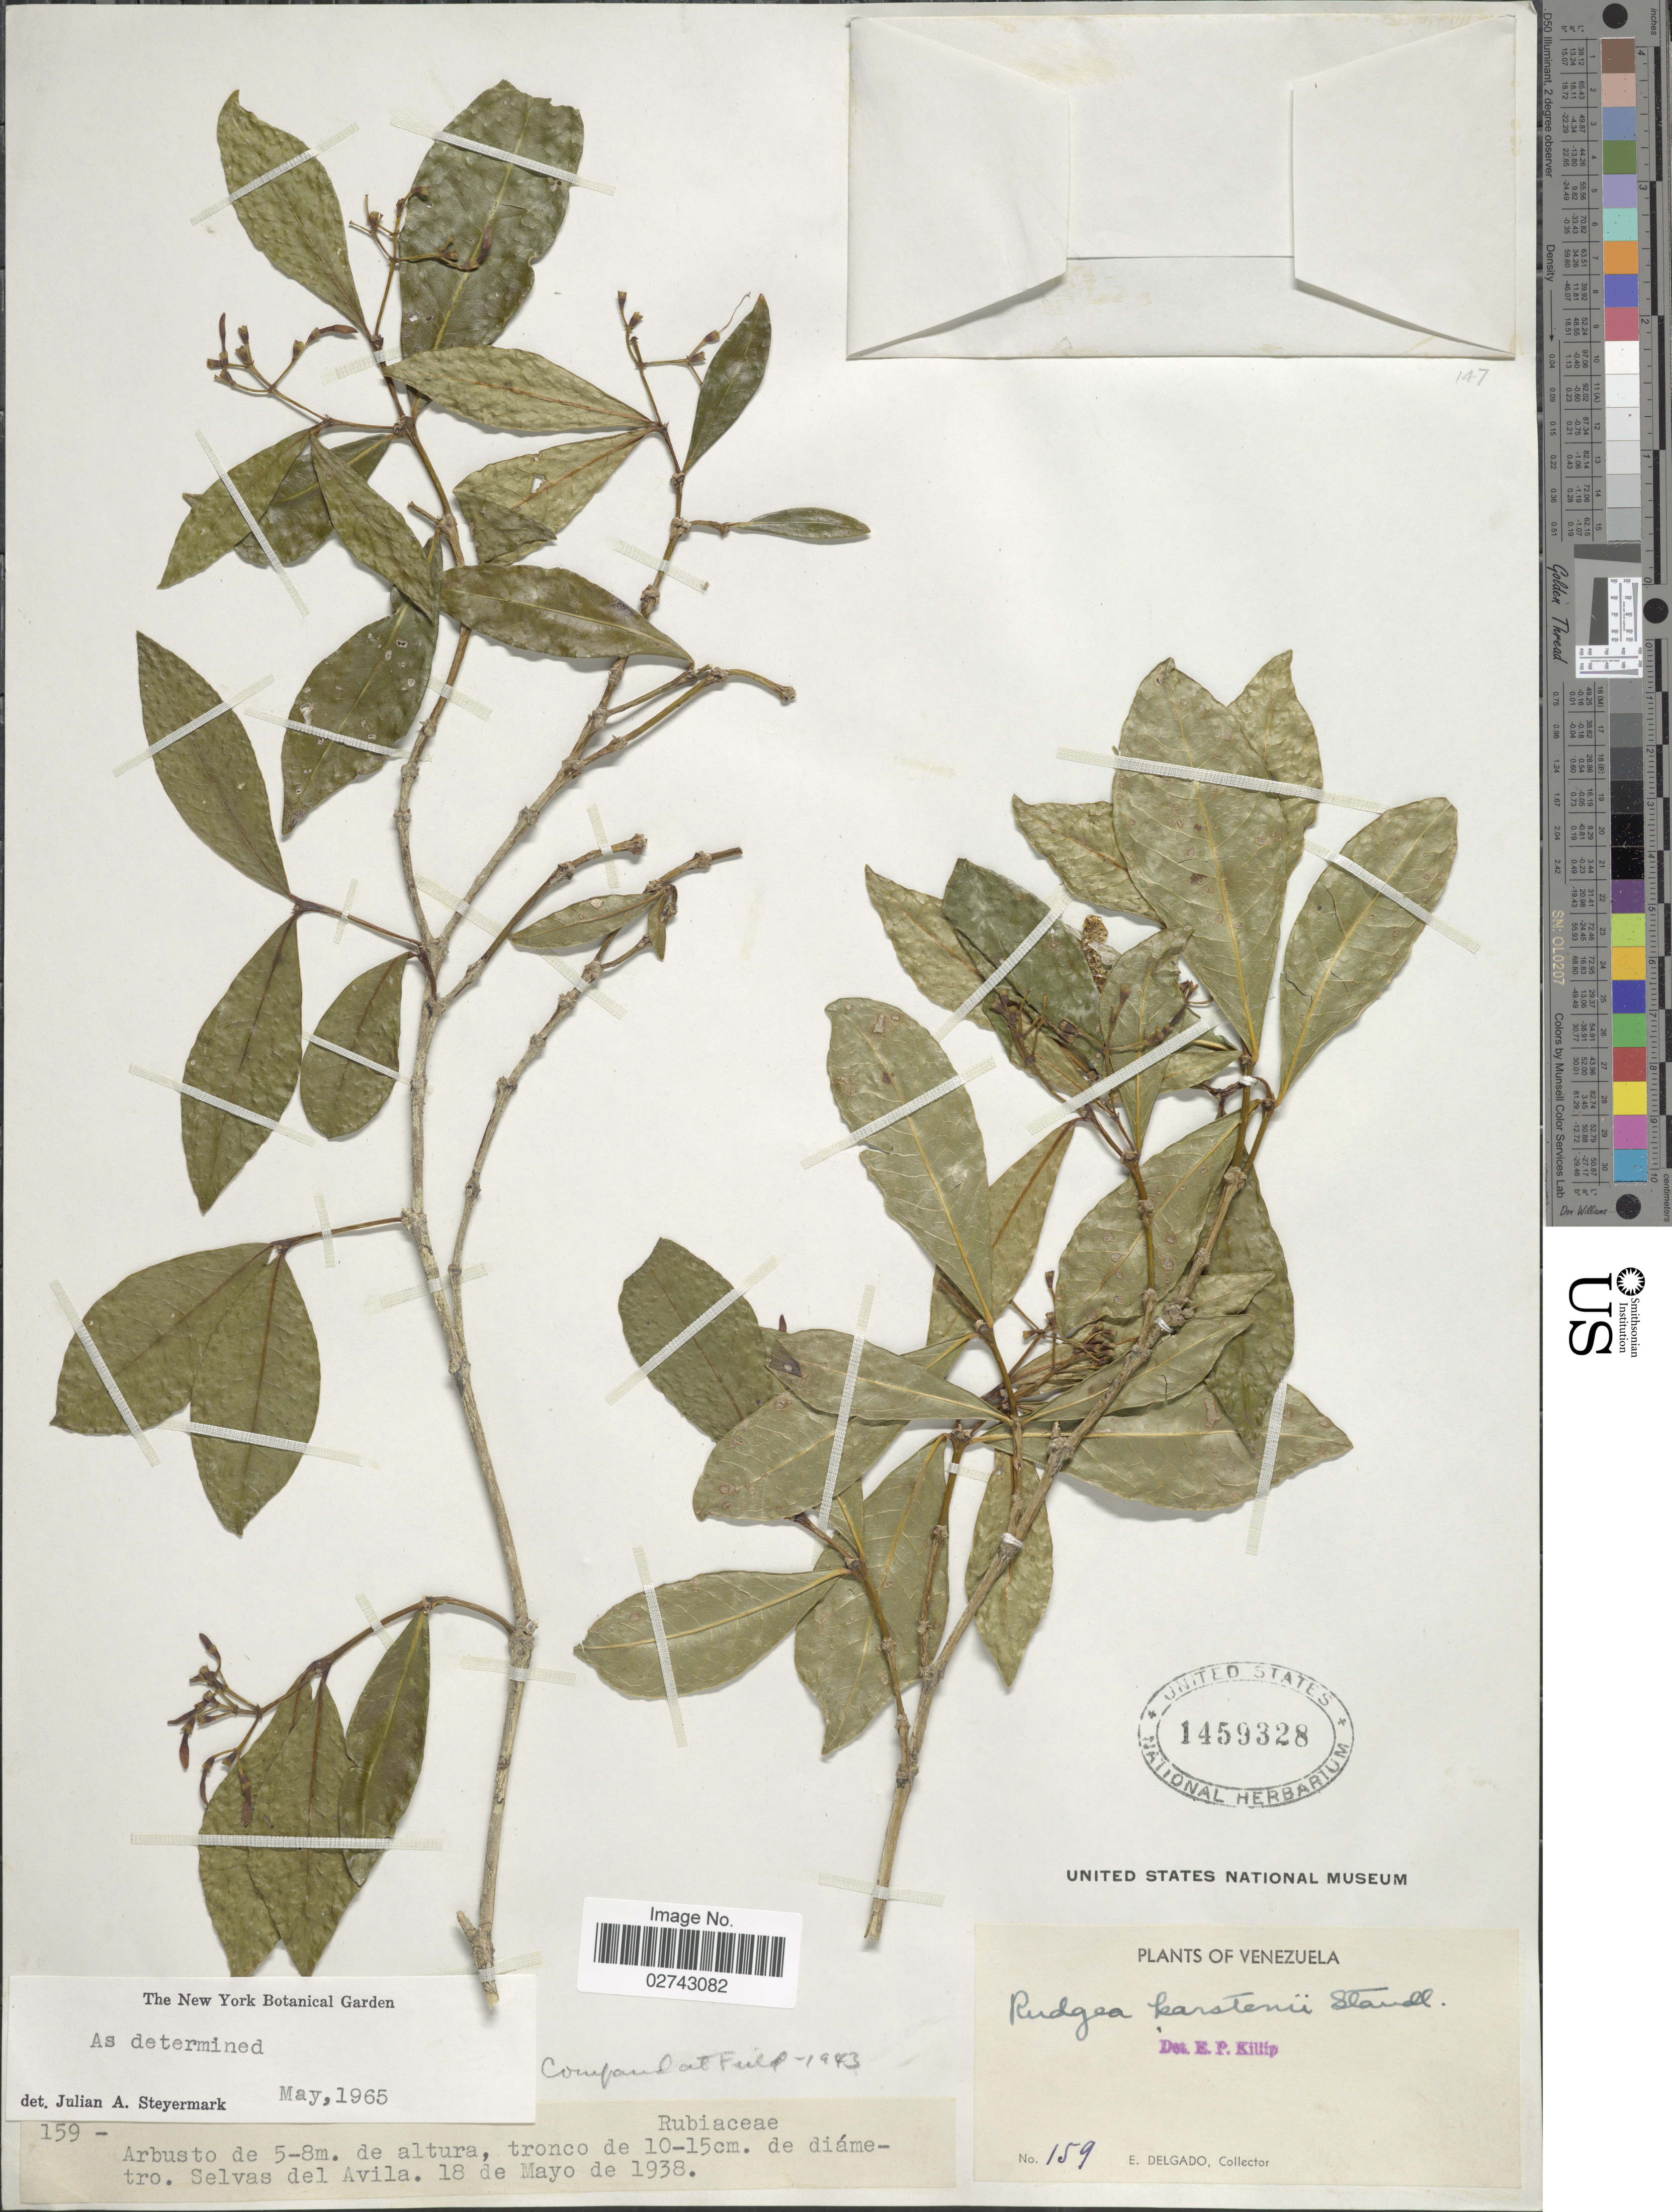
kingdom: Plantae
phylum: Tracheophyta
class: Magnoliopsida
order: Gentianales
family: Rubiaceae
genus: Rudgea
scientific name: Rudgea karstenii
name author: Standl.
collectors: E. Delgado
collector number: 159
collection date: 1938-05-18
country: Venezuela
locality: Selvas del Avila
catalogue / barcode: US 1459328